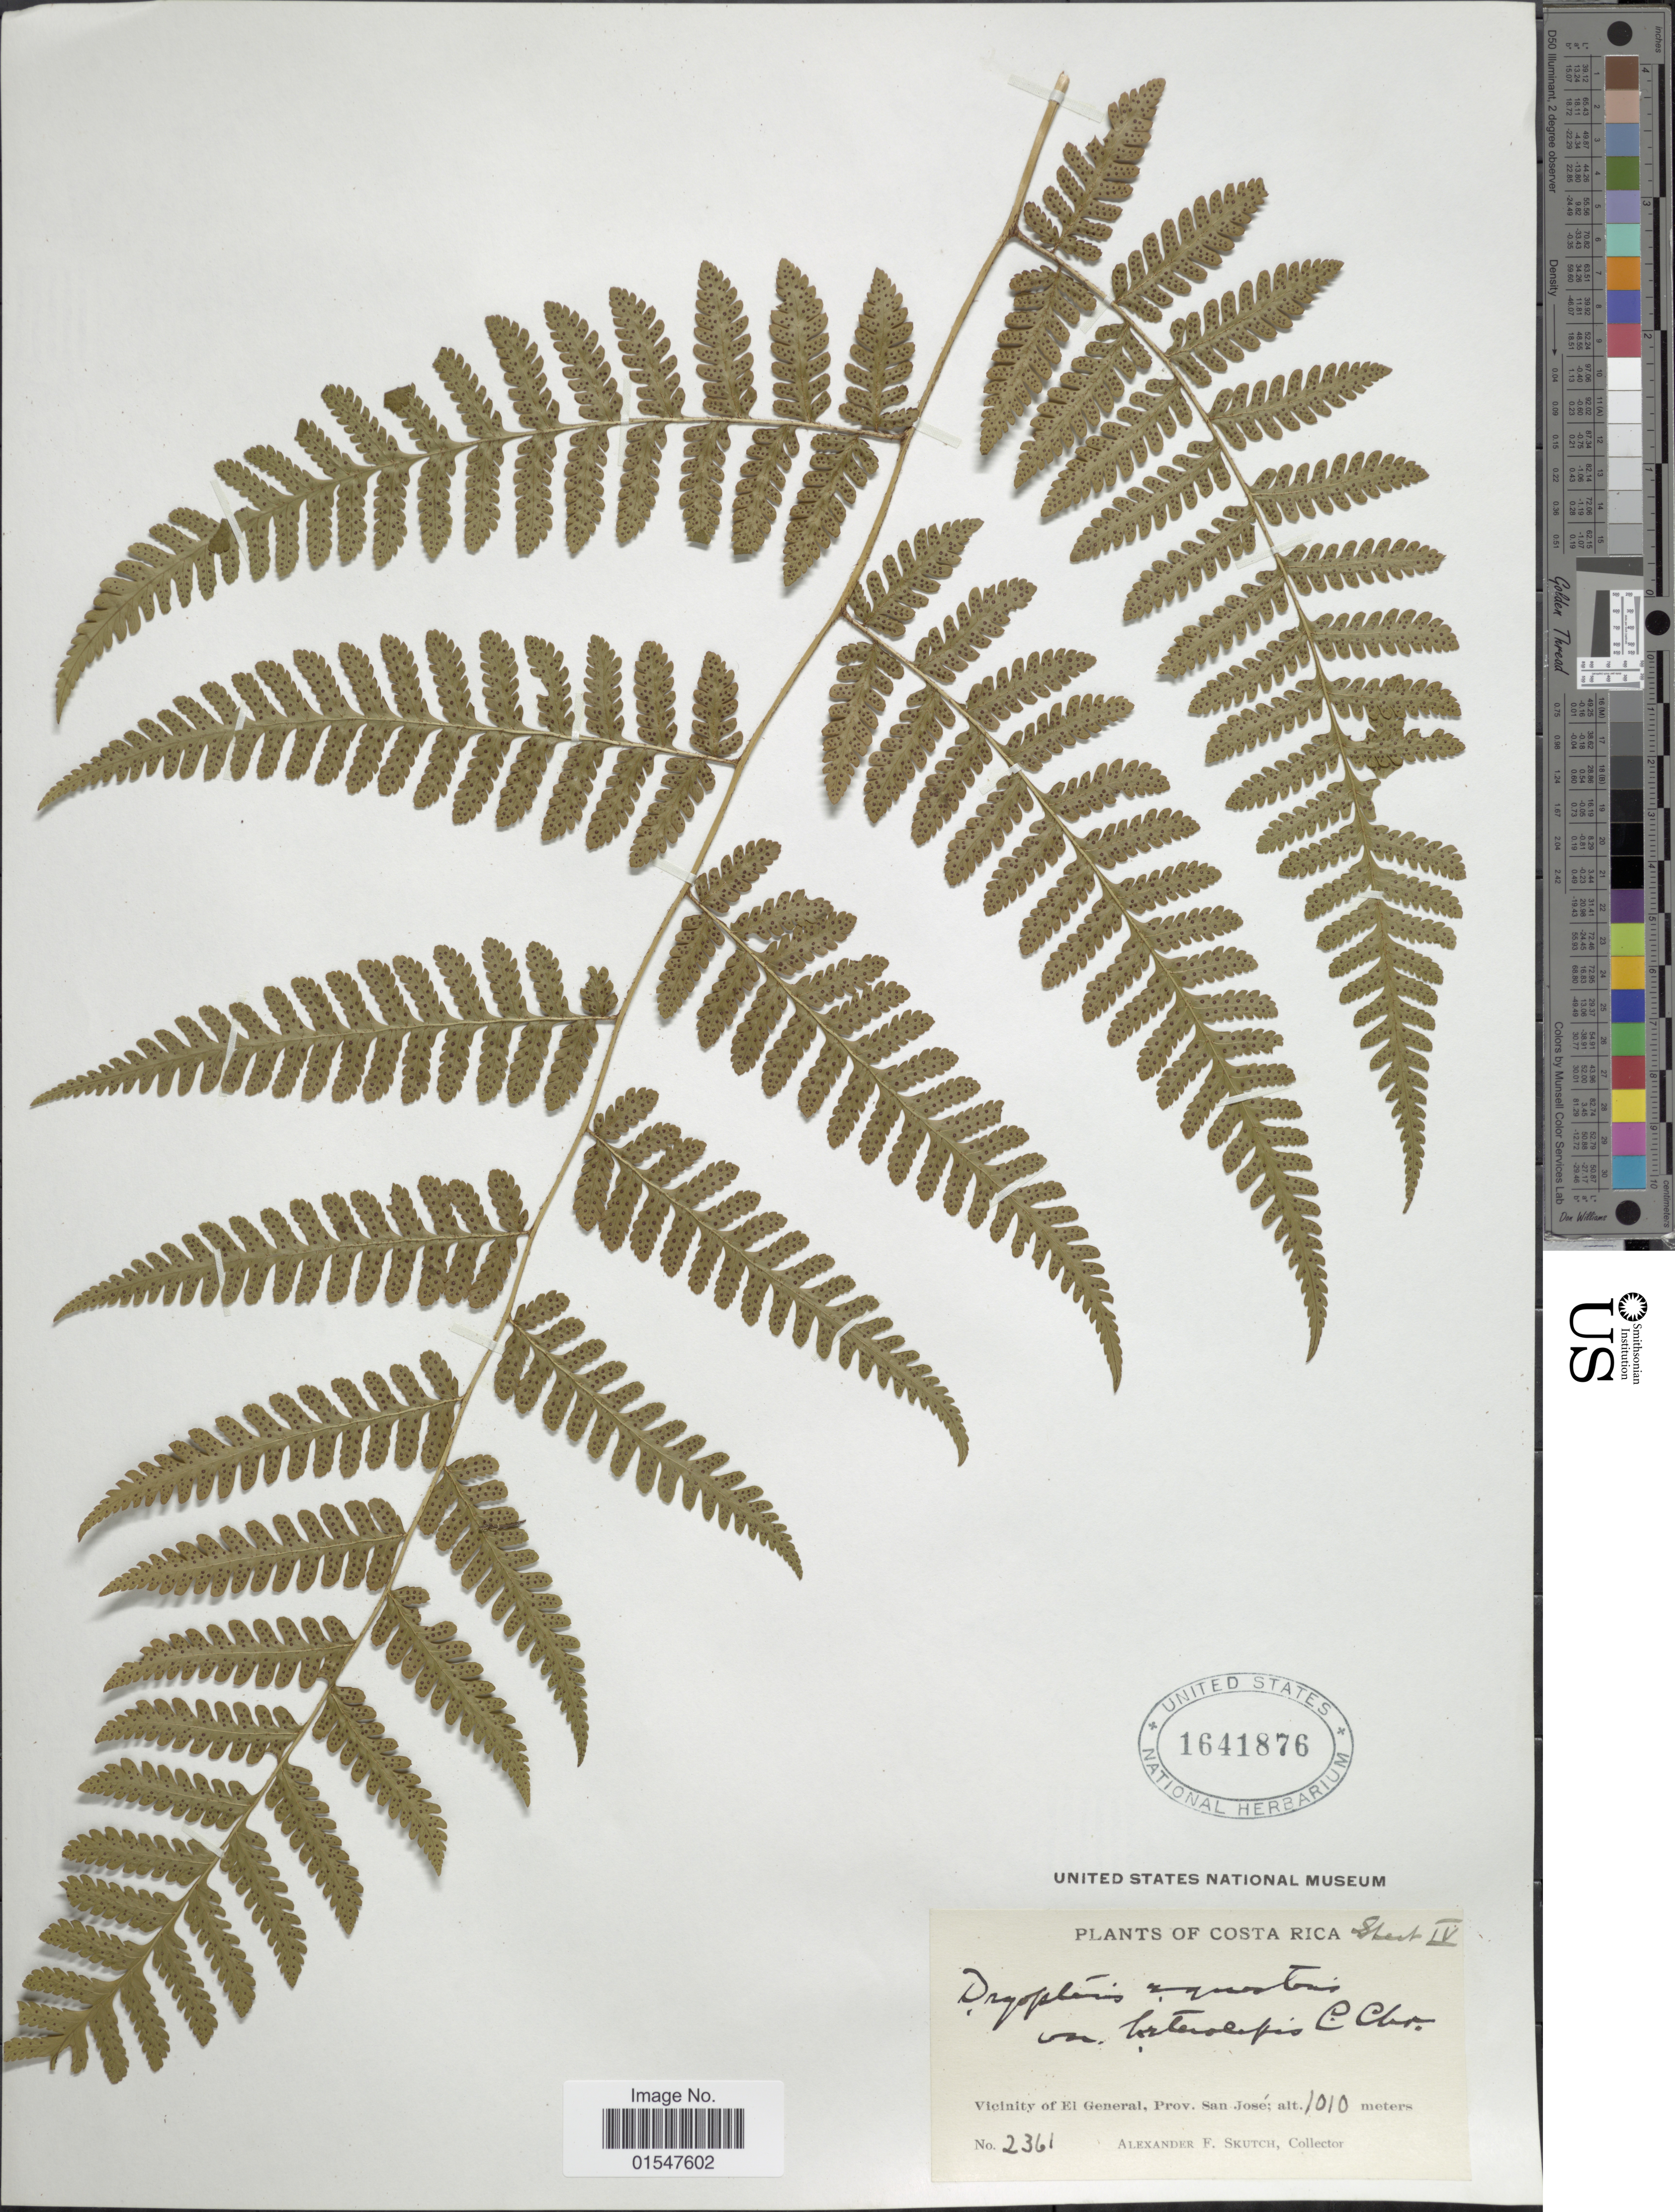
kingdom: Plantae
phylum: Tracheophyta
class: Polypodiopsida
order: Polypodiales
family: Dryopteridaceae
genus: Ctenitis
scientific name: Ctenitis equestris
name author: (Kunze) Ching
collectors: A. F. Skutch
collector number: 2316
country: Costa Rica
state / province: San José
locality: Vicinity of El General, Prov., San Jose.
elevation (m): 1010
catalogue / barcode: US 1641876